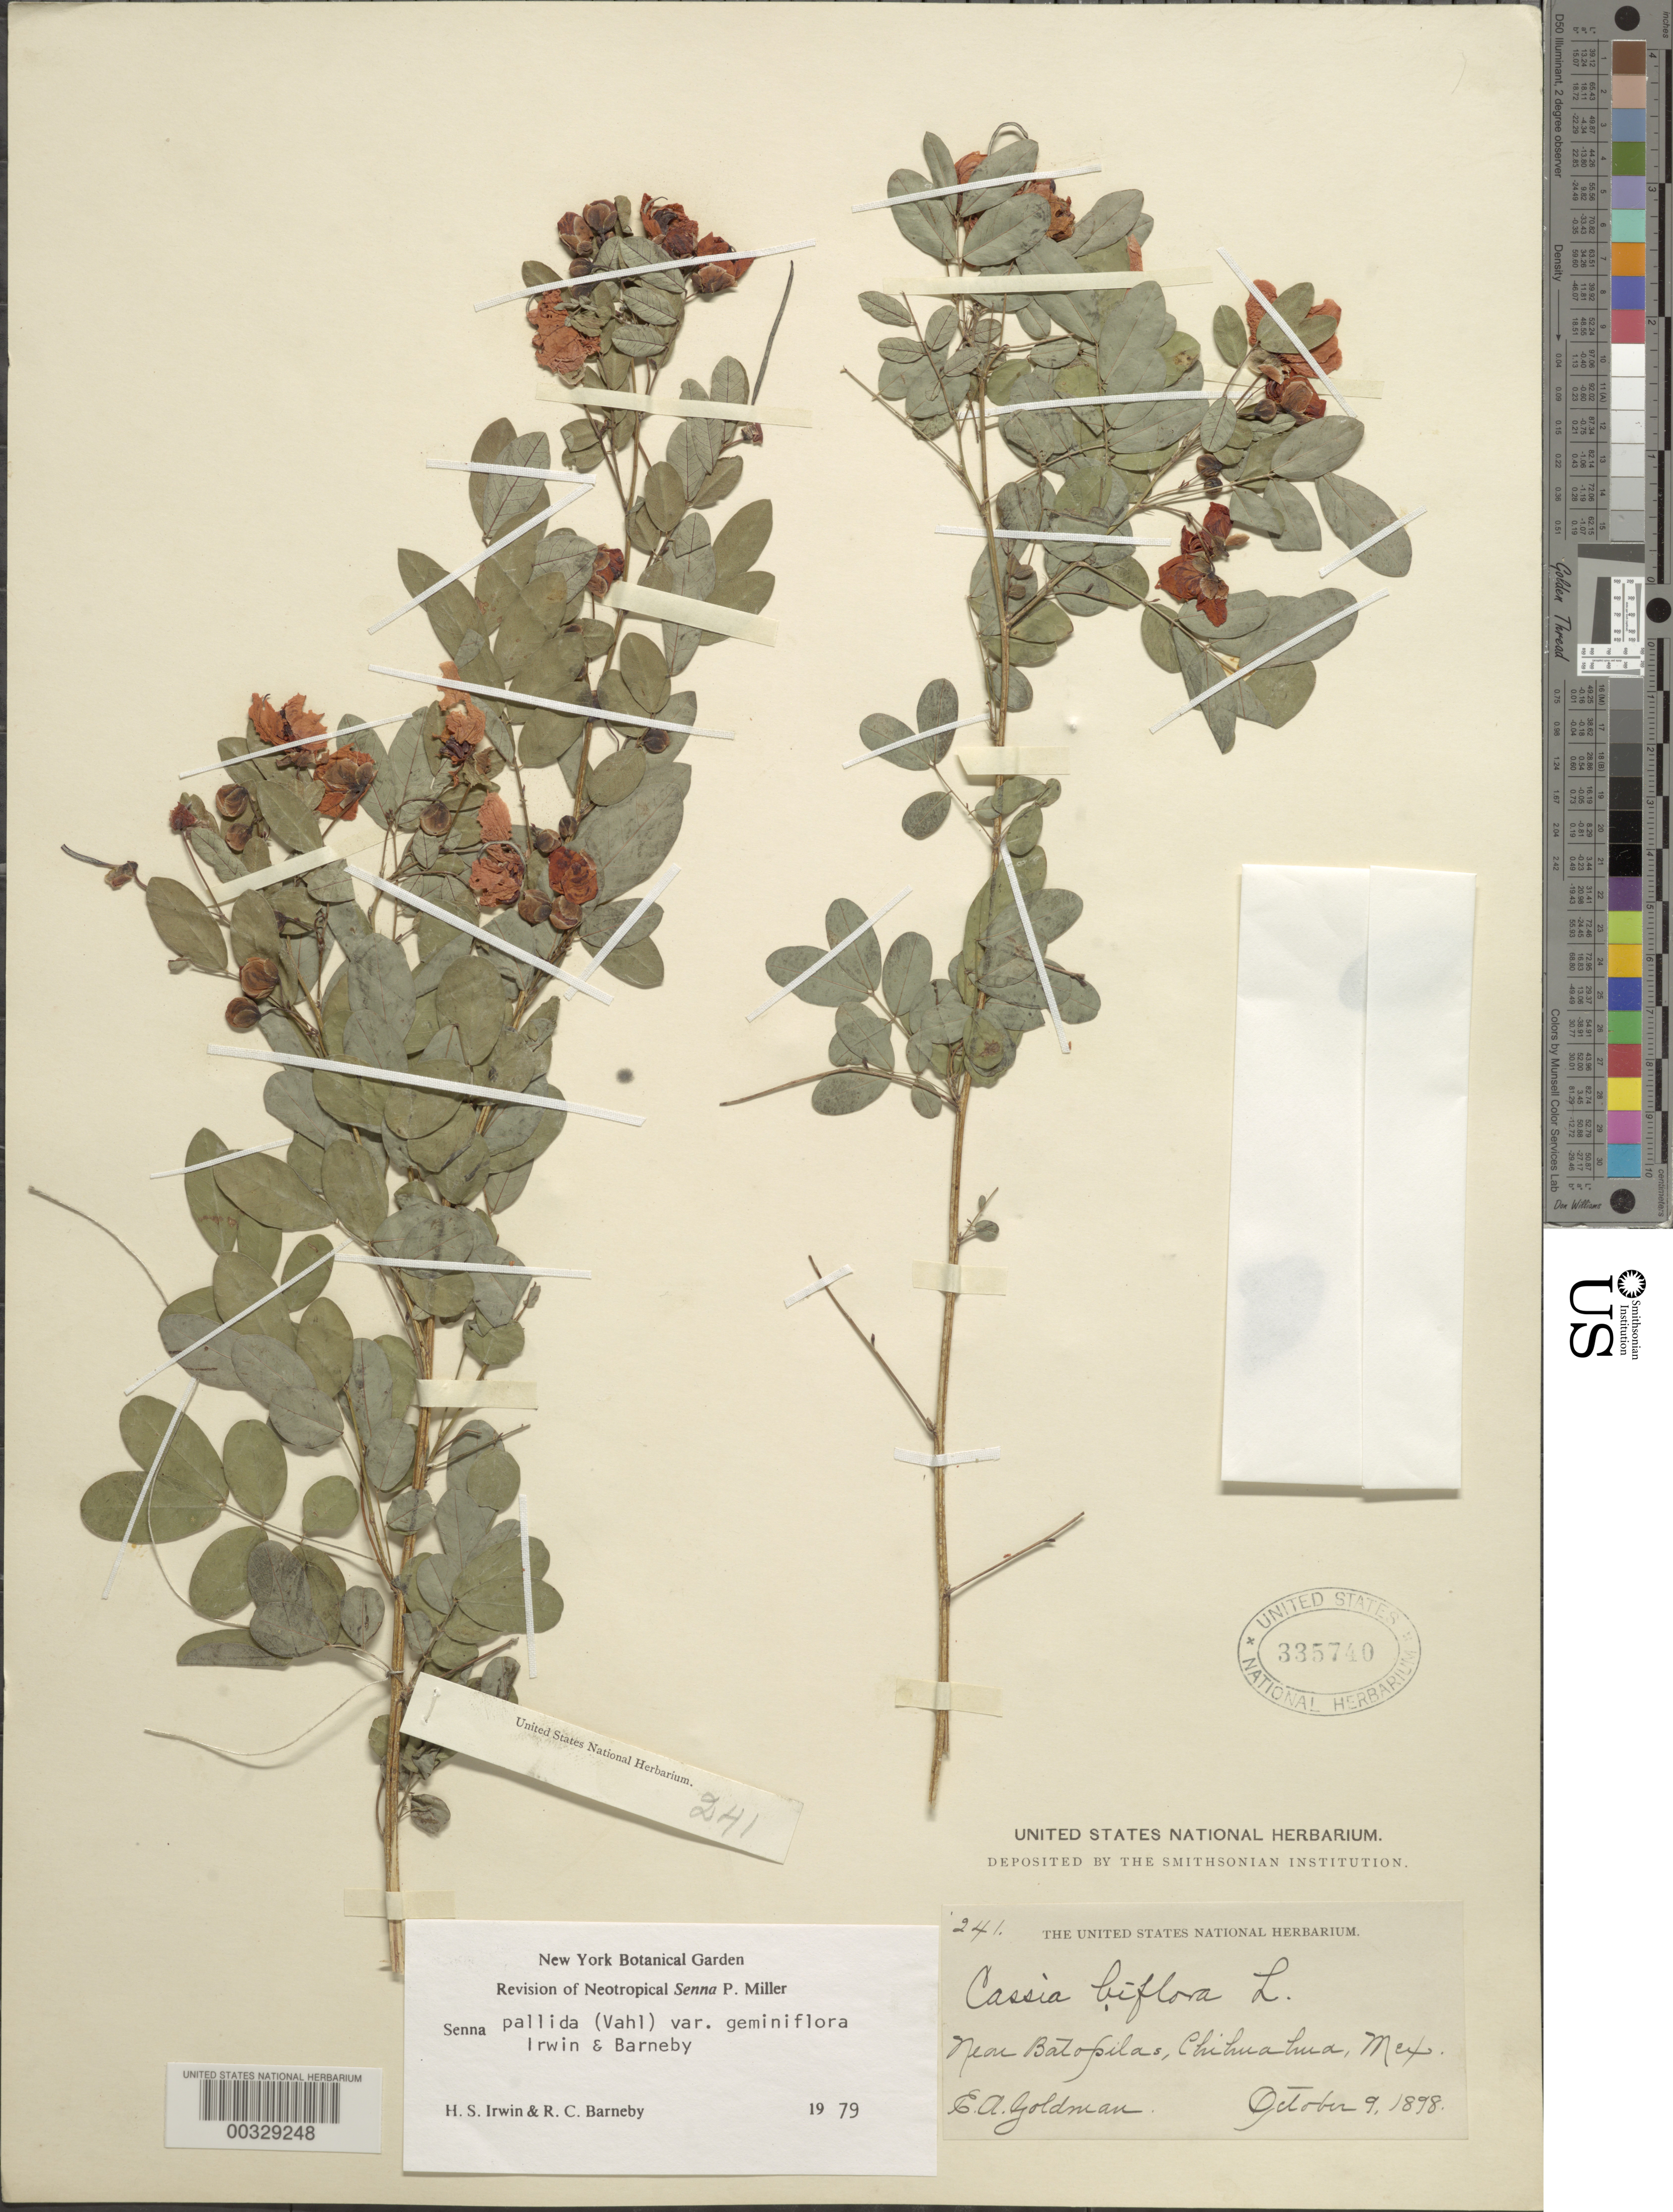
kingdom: Plantae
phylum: Tracheophyta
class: Magnoliopsida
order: Fabales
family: Fabaceae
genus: Senna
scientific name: Senna pallida var. geminiflora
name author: H.S. Irwin & Barneby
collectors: E. A. Goldman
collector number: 241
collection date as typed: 09 Oct 1898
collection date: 1898-10-09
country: Mexico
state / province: Chihuahua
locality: Near Batopilas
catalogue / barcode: US 335740